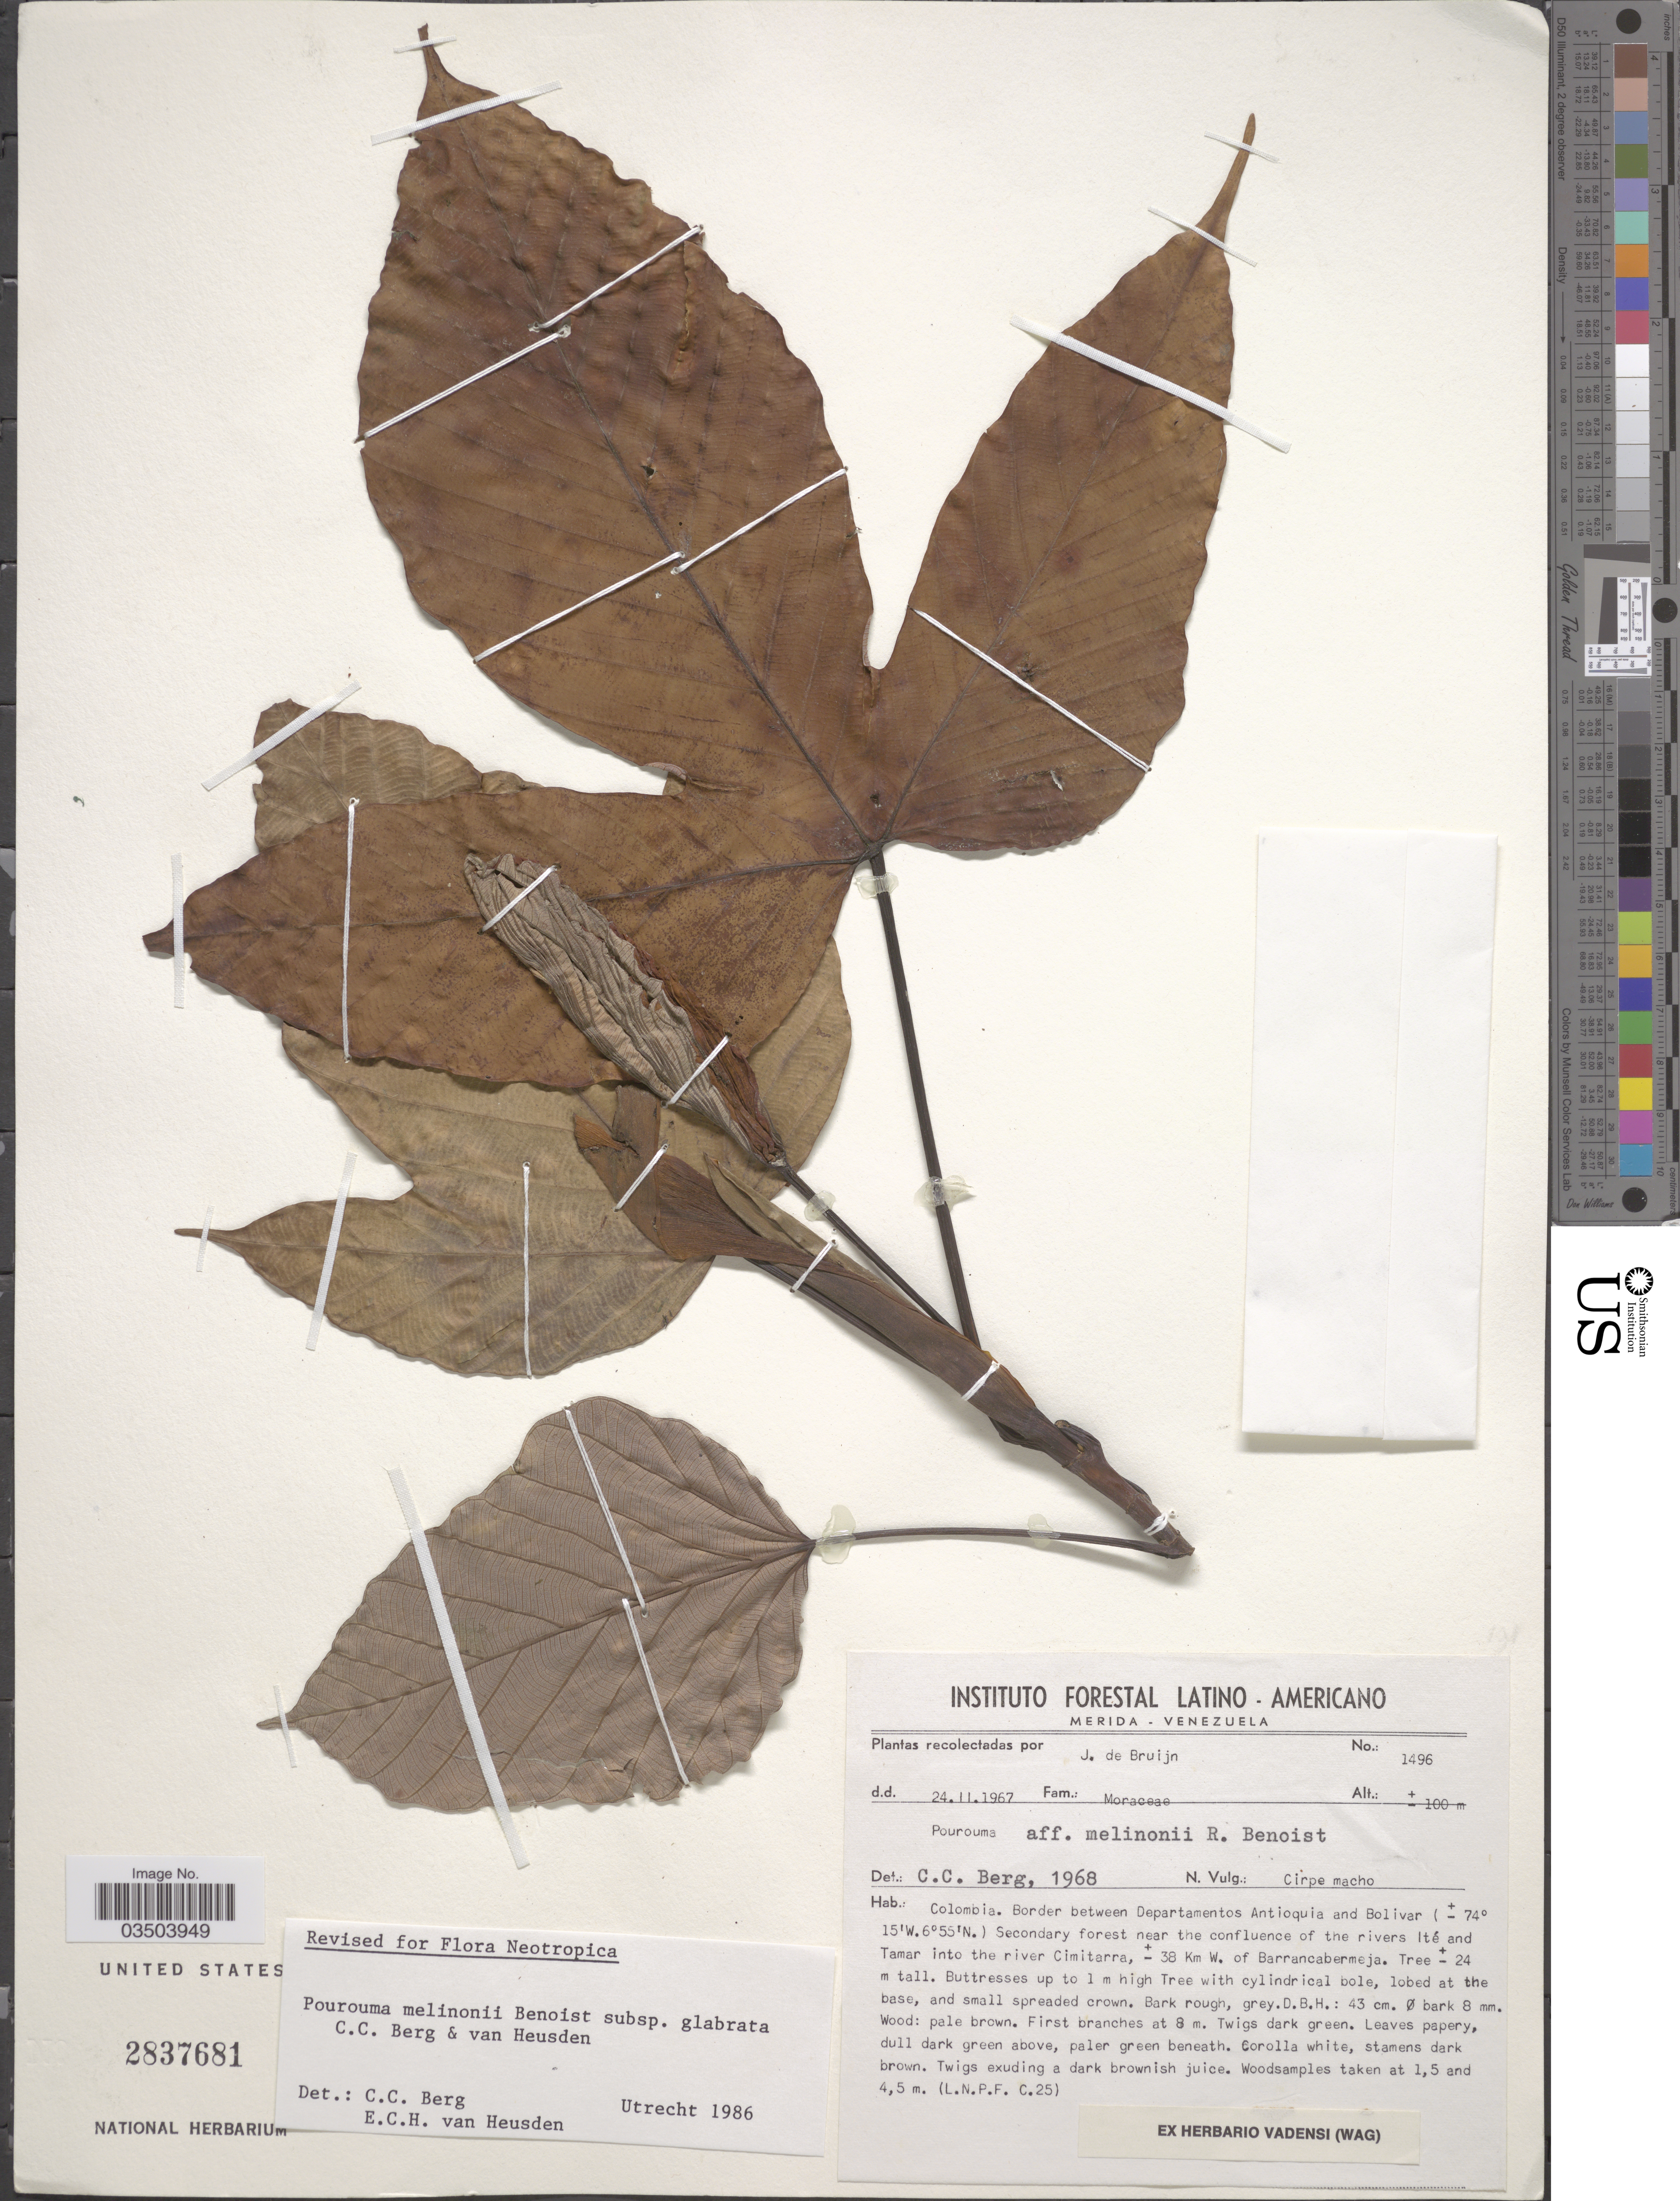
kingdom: Plantae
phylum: Tracheophyta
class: Magnoliopsida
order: Rosales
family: Urticaceae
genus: Pourouma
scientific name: Pourouma melinonii subsp. glabrata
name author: C.C. Berg & Heusden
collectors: J. Bruijn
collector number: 1496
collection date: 1967-02-24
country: Colombia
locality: Border between Departamentos Antioquia and Bolivar. Secondary forest near the confluence of the rivers Ité and Tamar into the river Cimitarra, ±38 Km W. of Barrancabermeja.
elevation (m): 100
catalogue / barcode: US 2837681